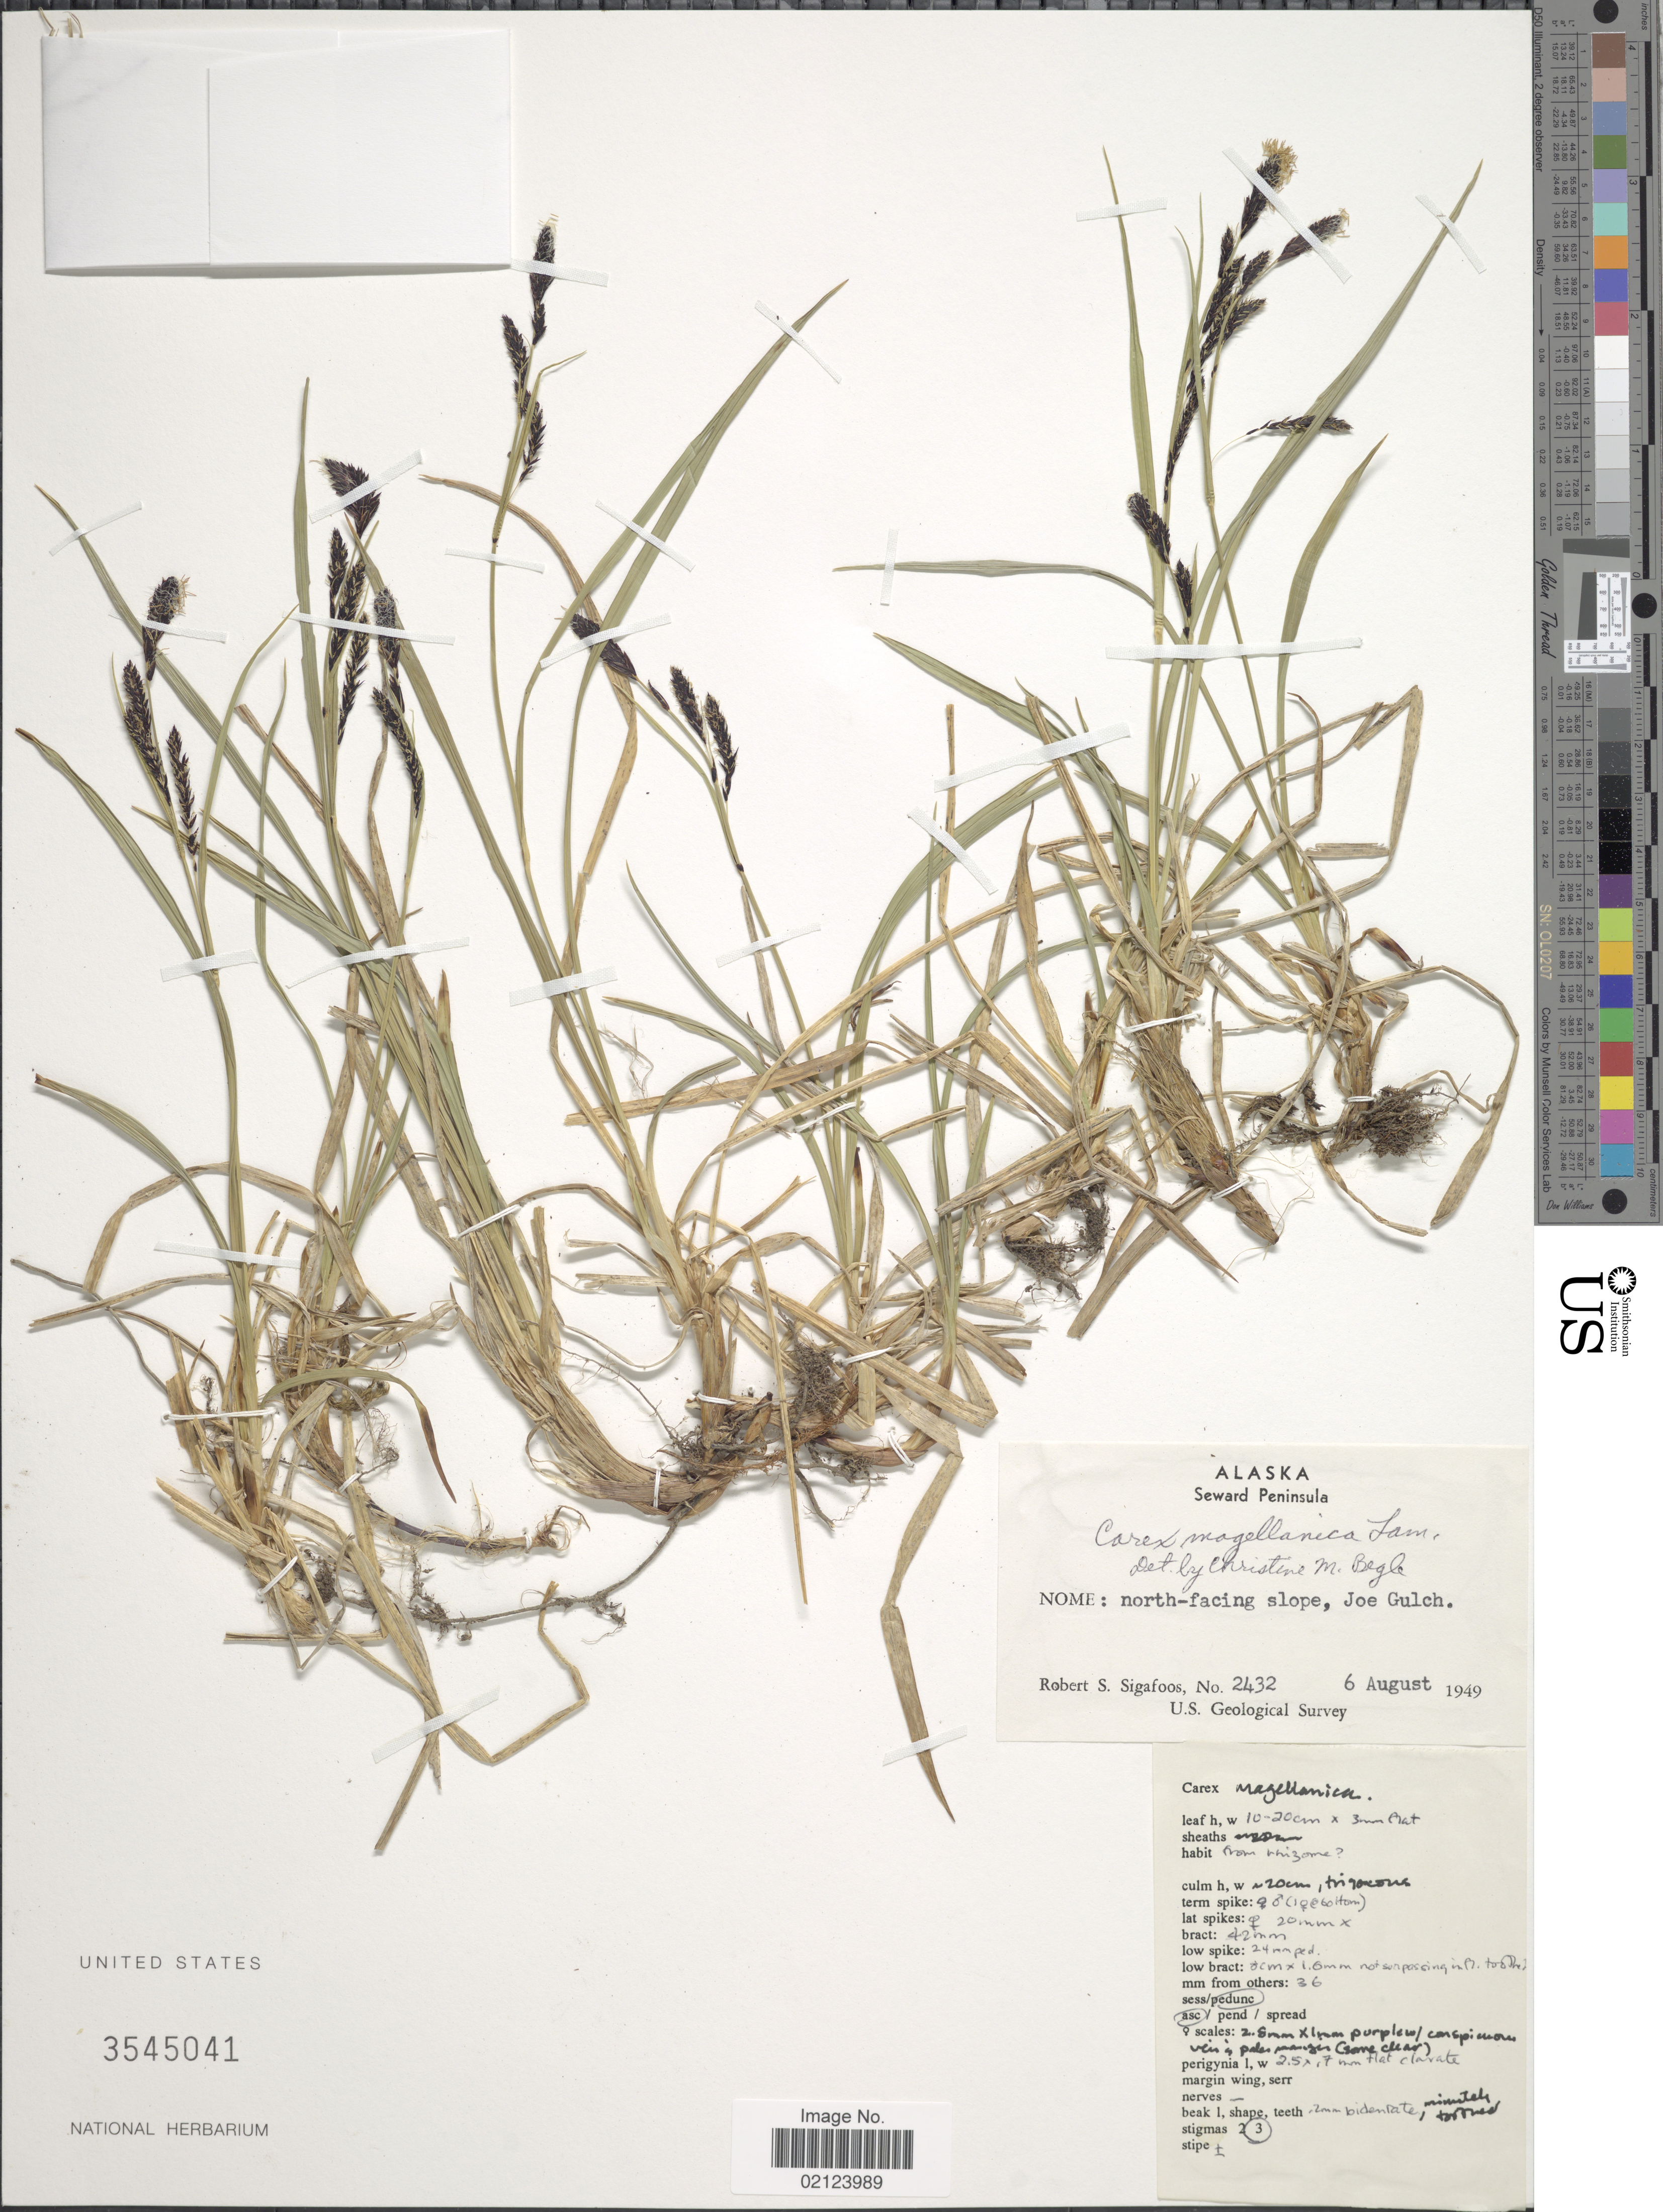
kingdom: Plantae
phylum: Tracheophyta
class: Liliopsida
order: Poales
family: Cyperaceae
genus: Carex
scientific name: Carex magellanica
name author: Lam.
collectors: R. Sigafoos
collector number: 2432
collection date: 1949-08-06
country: United States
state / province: Alaska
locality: Seward Peninsula. Nome: North- facing slope, Joe Gulch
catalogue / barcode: US 3545041